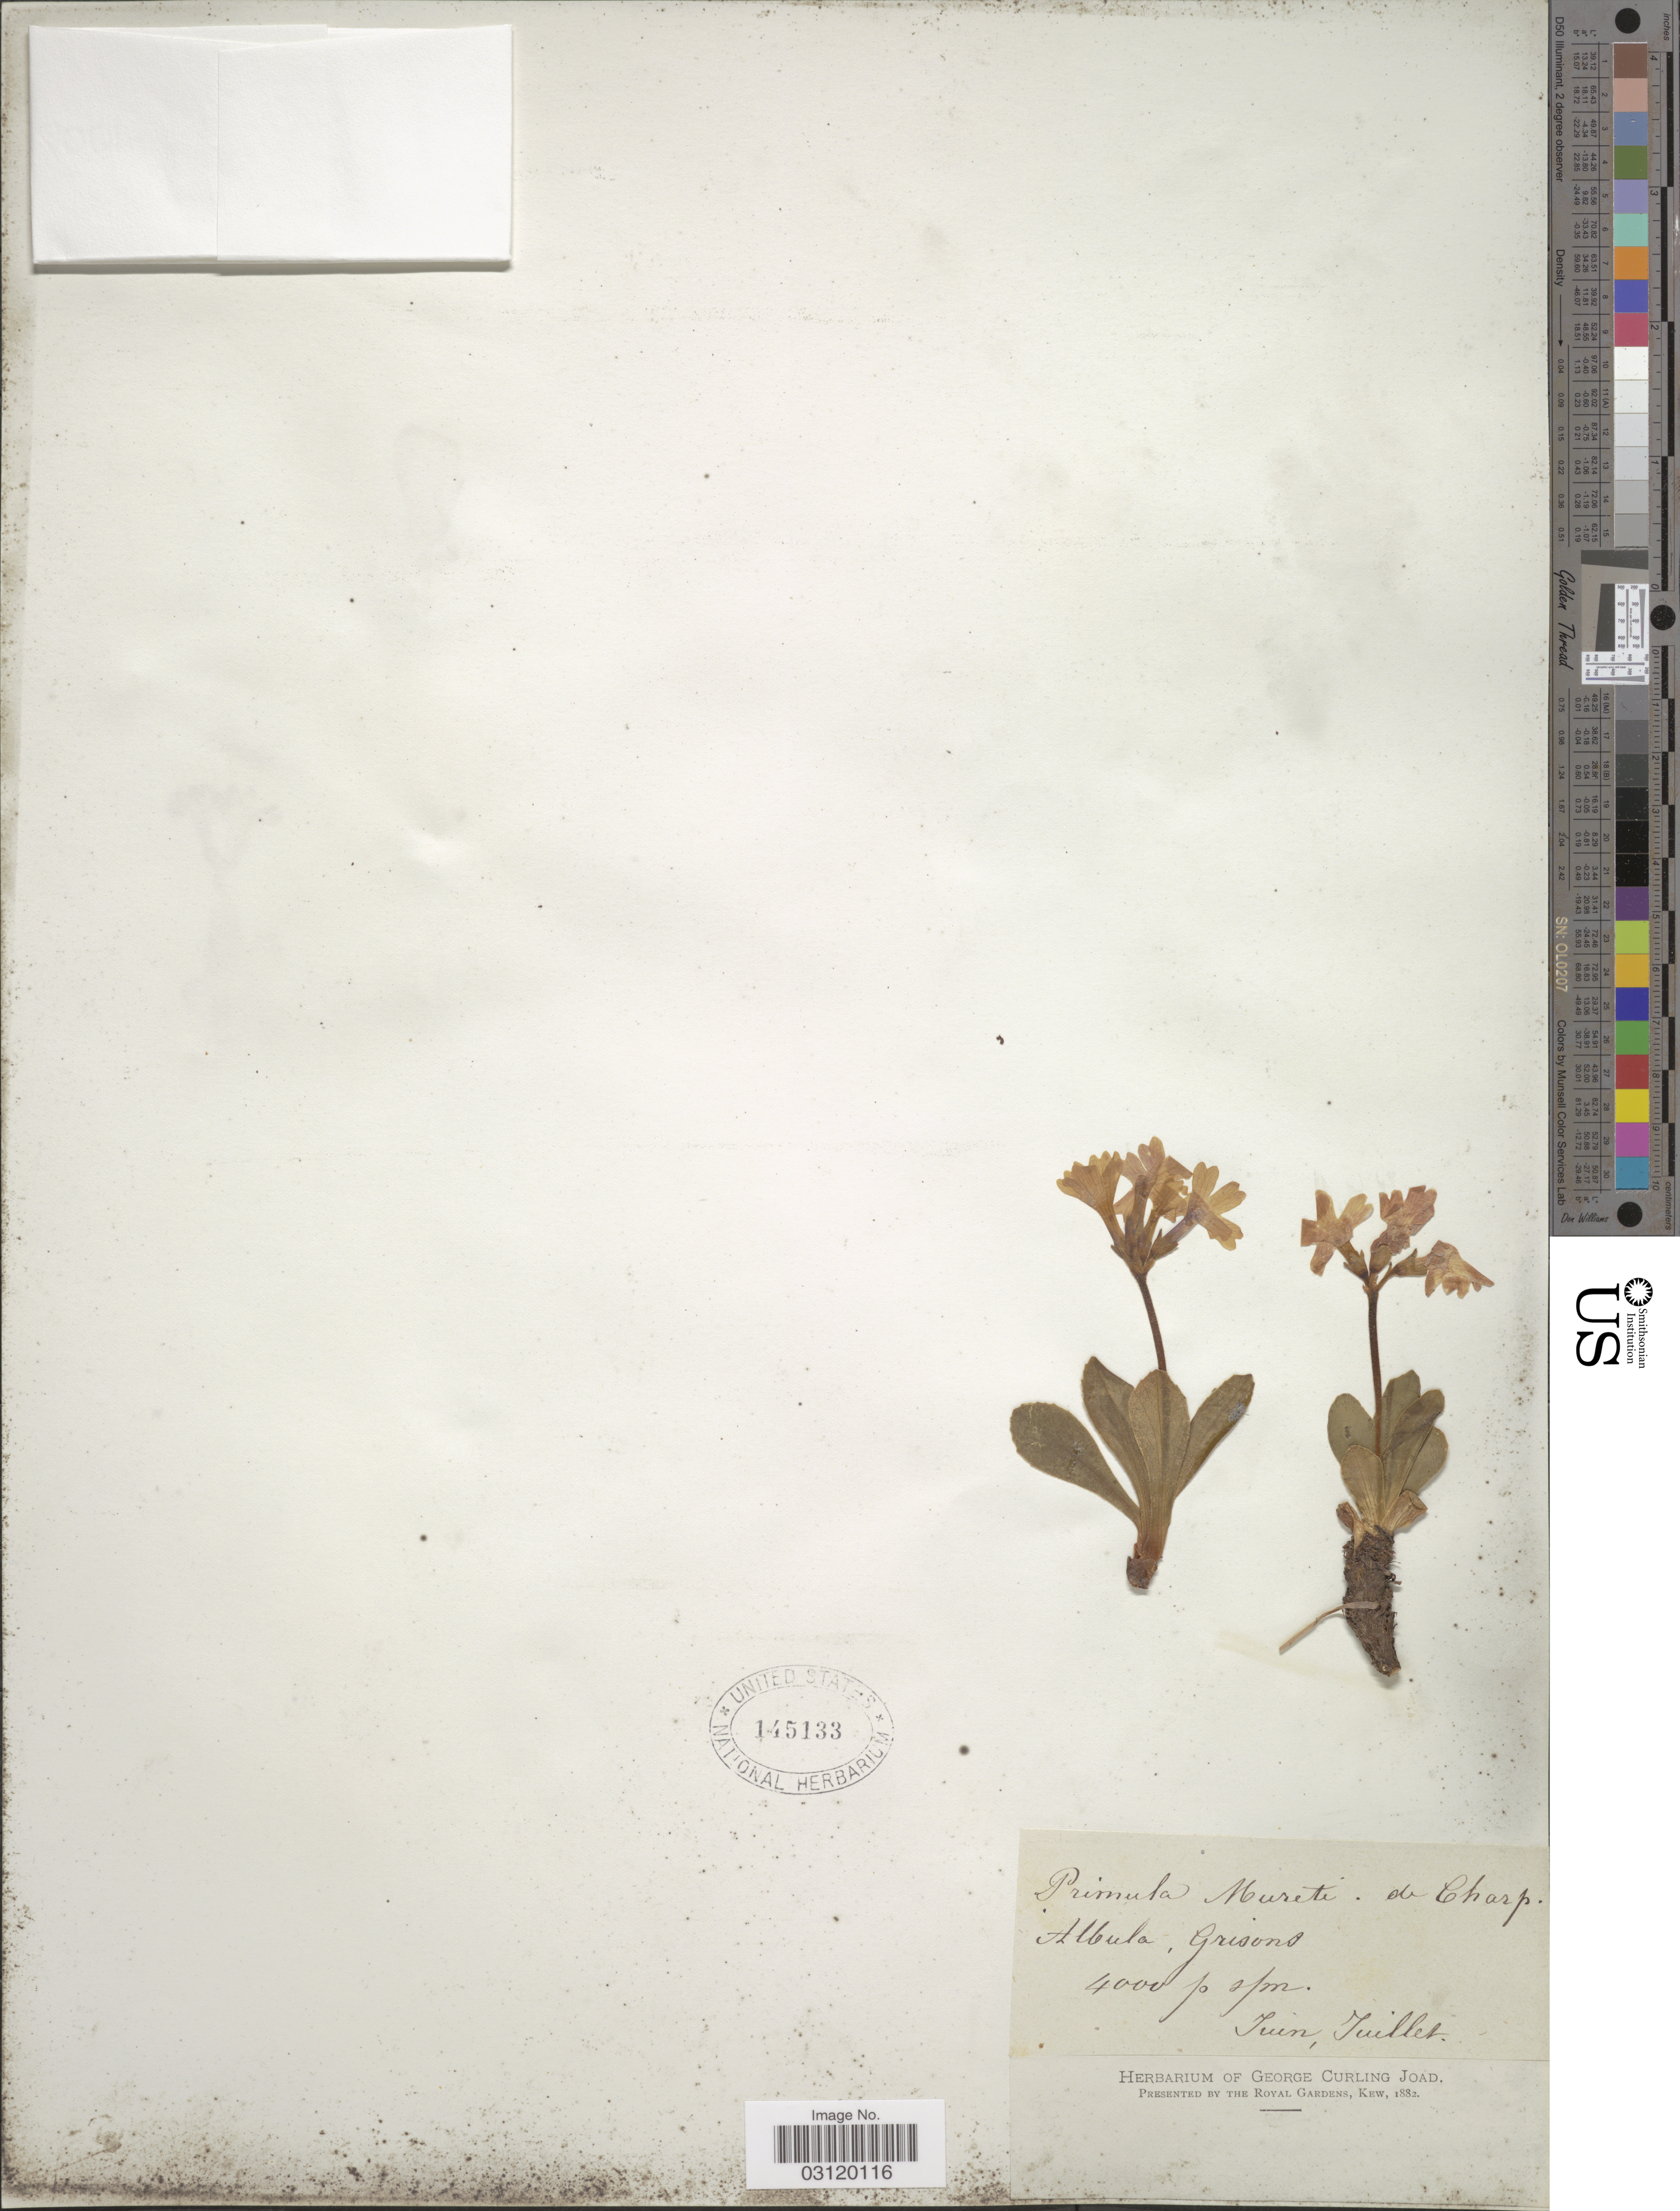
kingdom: Plantae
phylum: Tracheophyta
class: Magnoliopsida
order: Ericales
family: Primulaceae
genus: Primula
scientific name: Primula x muretiana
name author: Moritzi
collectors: ex herb. George Curling Joad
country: Switzerland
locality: Albula, Grisons.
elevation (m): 1219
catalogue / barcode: US 145133